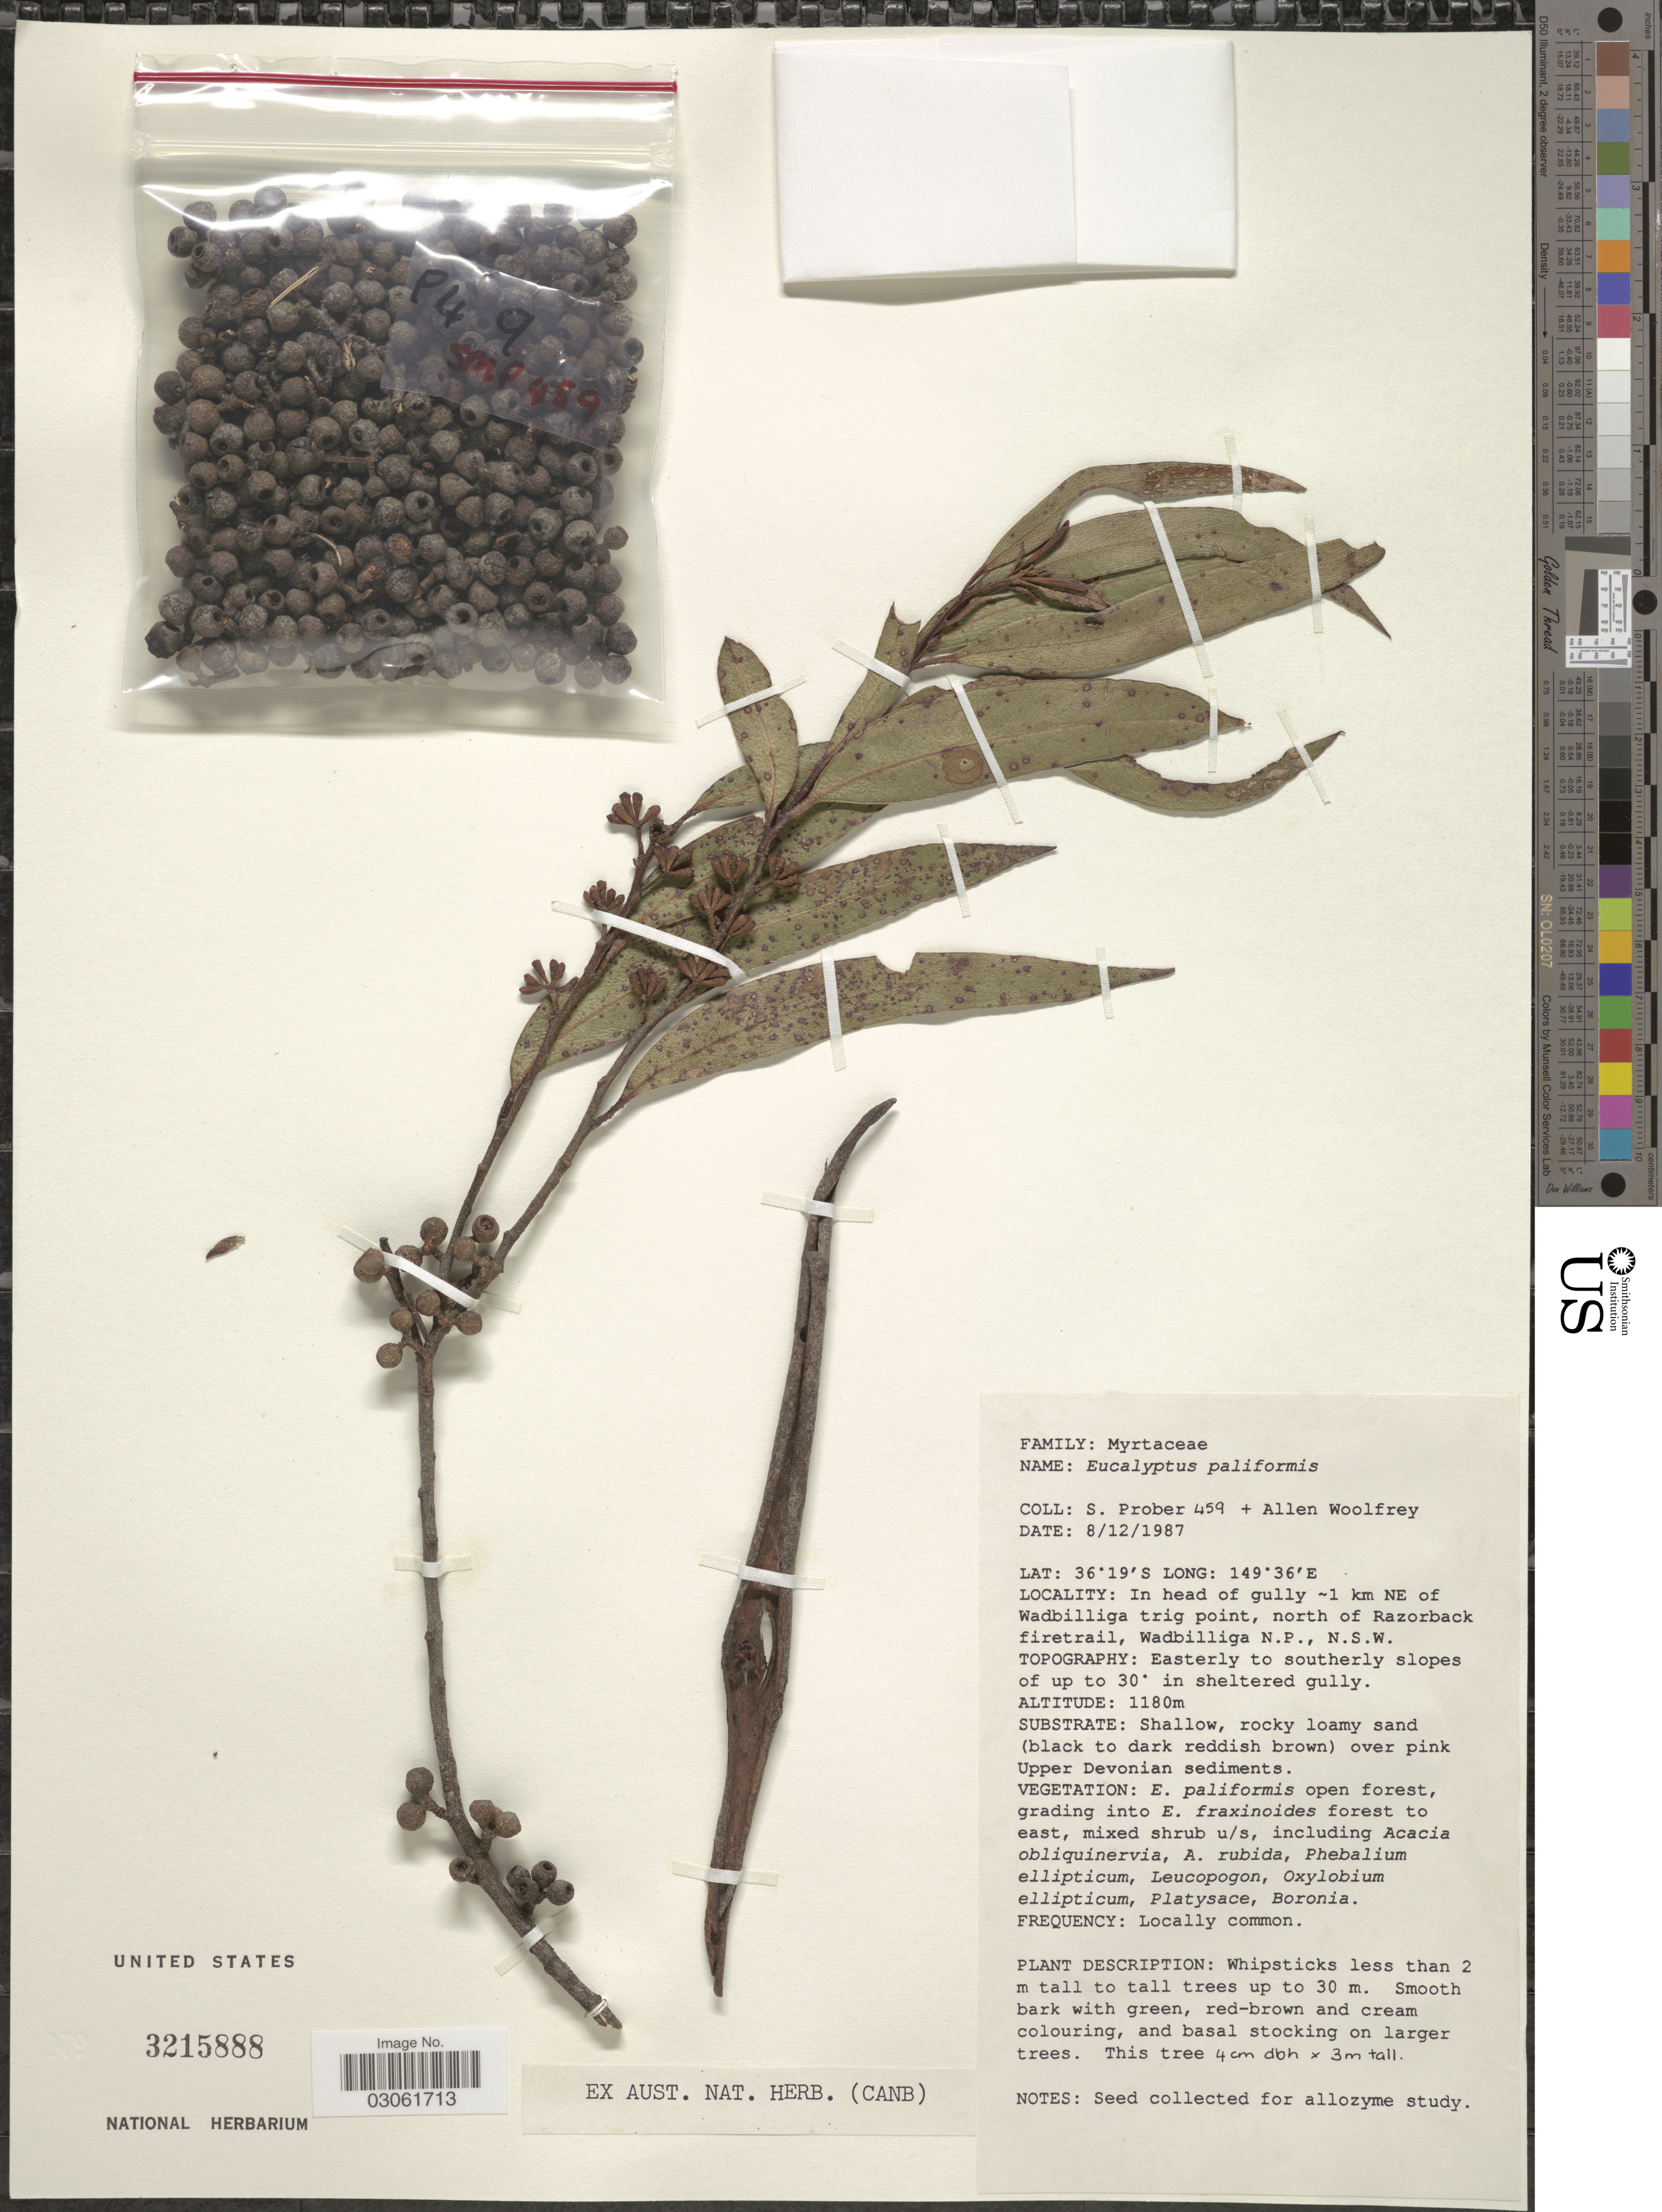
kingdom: Plantae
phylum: Tracheophyta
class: Magnoliopsida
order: Myrtales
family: Myrtaceae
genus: Eucalyptus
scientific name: Eucalyptus paliformis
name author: L.A.S. Johnson & Blaxell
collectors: S. Prober & A. Woolfrey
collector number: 459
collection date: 1987-12-08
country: Australia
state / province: New South Wales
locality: In head of gully ~1 km NE of Wadbilliga trig point, north of Razorback firetrail, Wadbilliga N.P.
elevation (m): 1180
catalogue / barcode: US 3215888